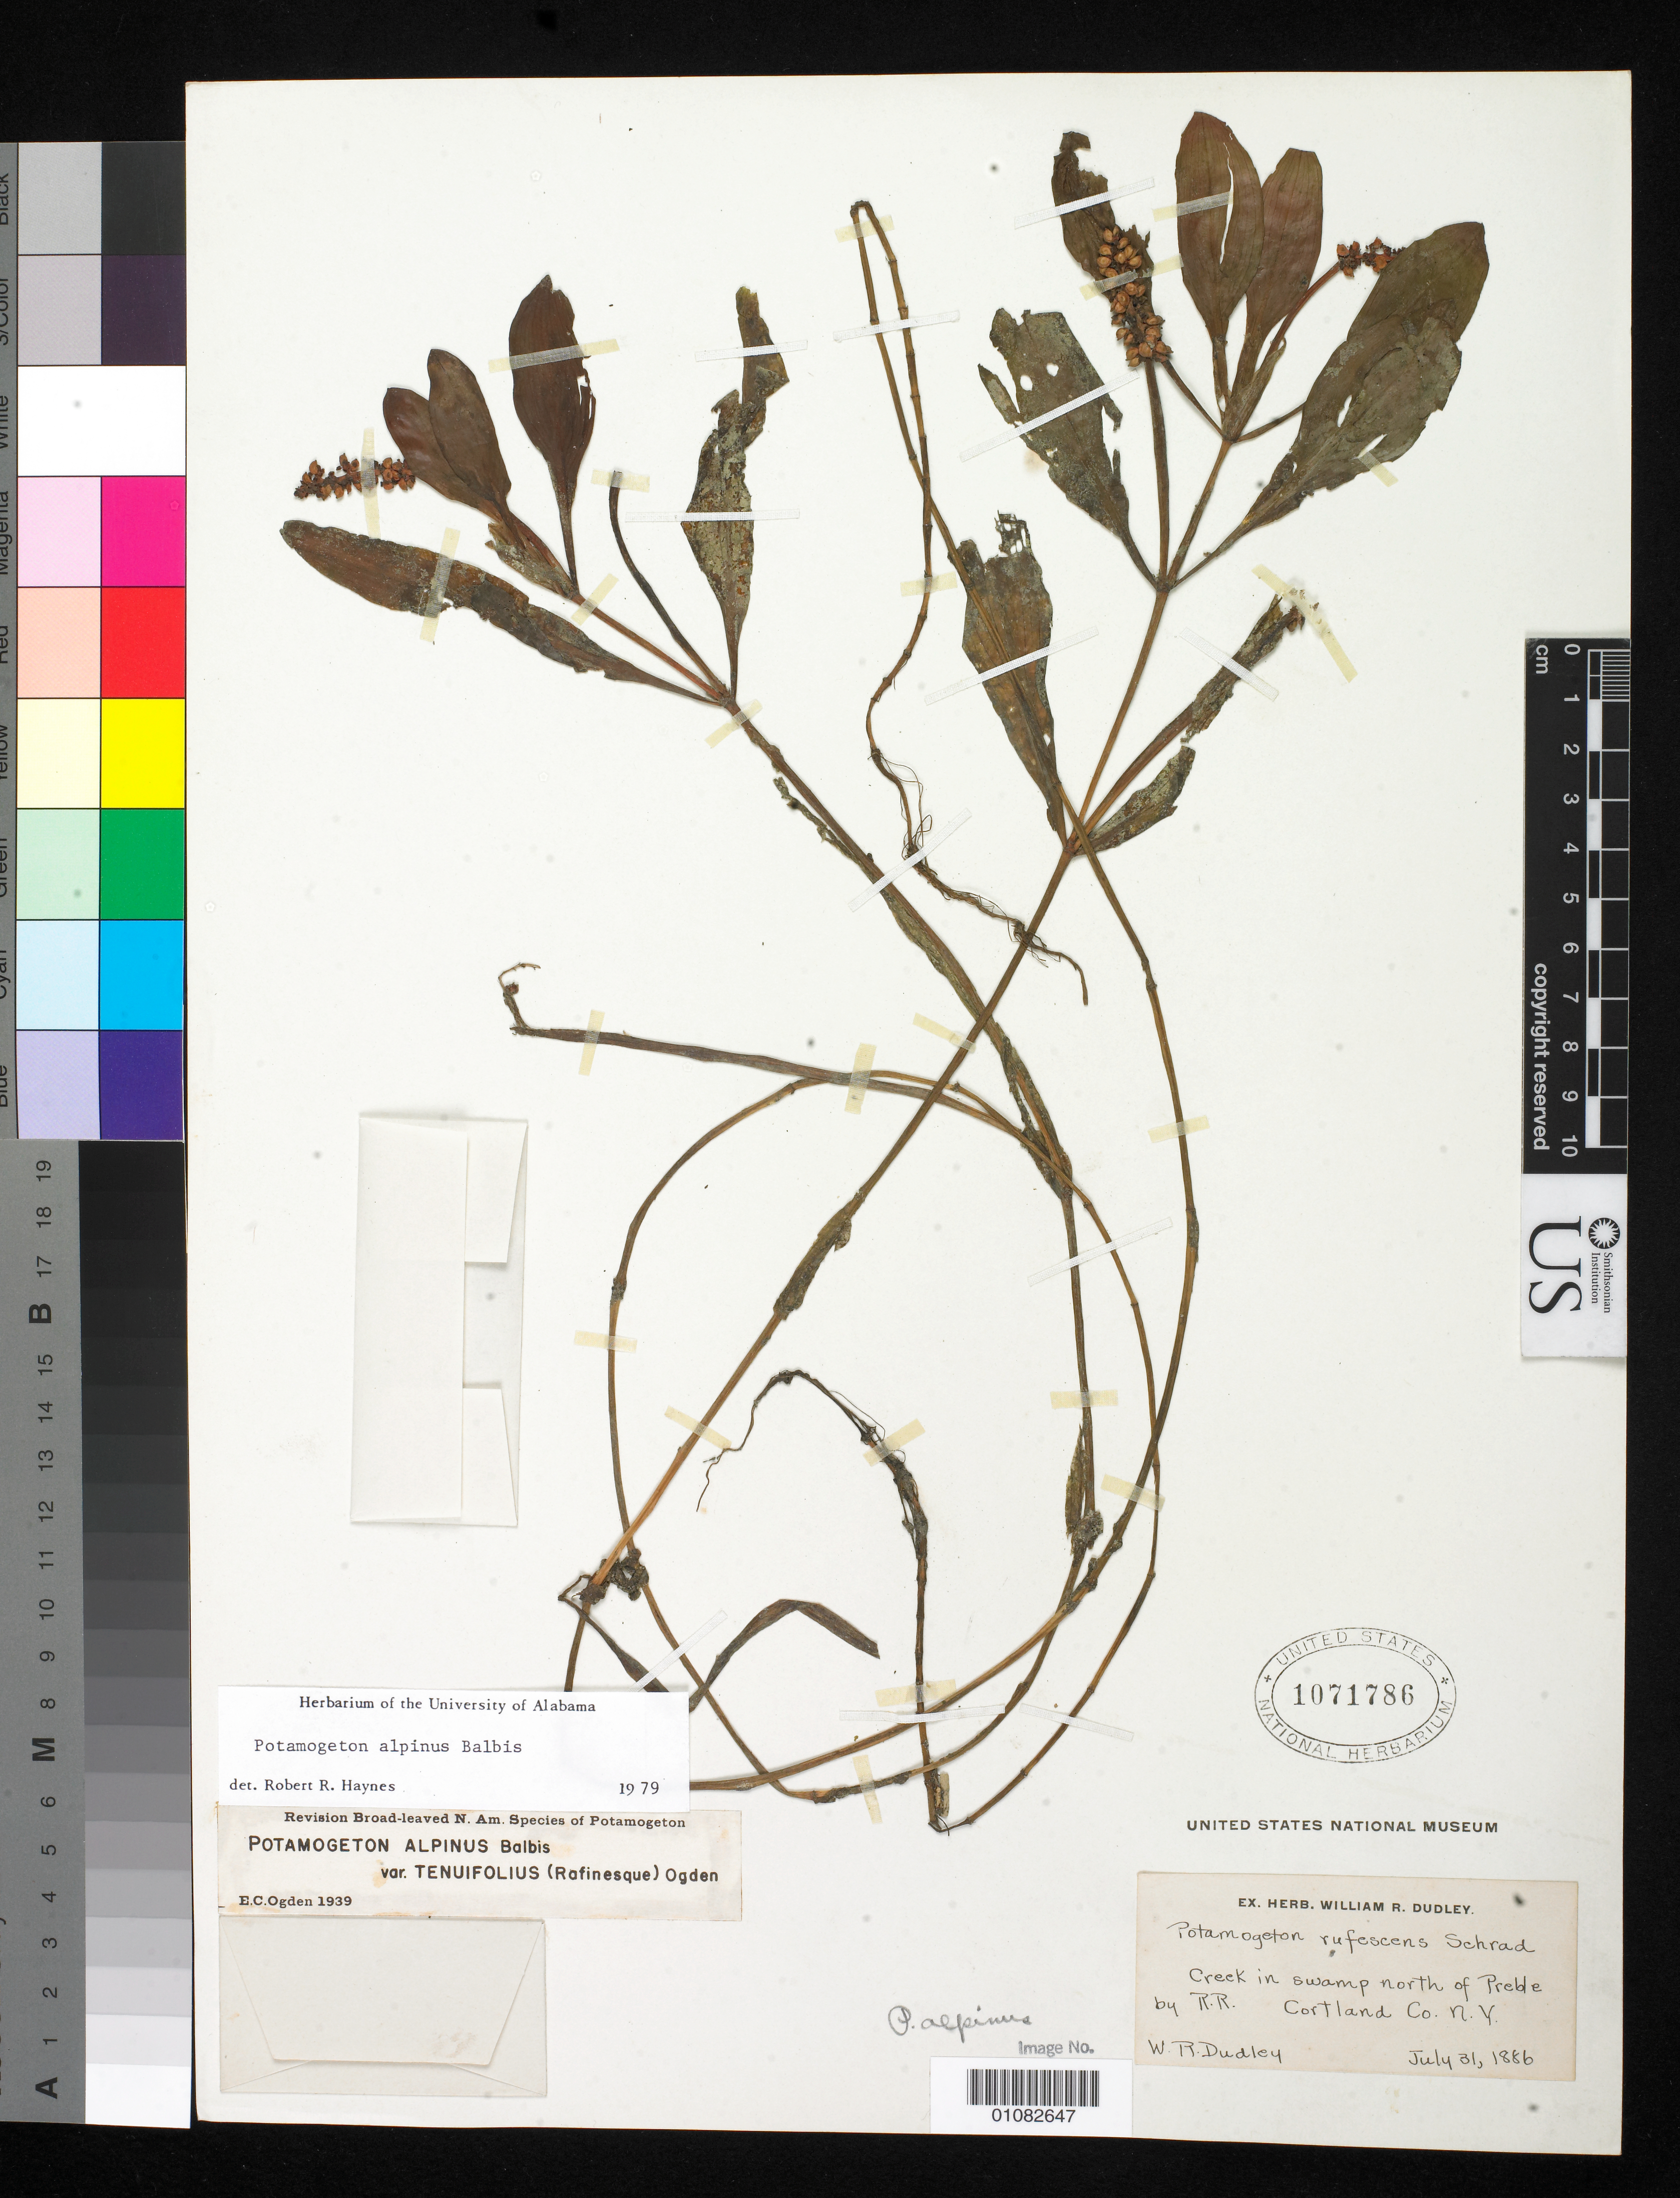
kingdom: Plantae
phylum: Tracheophyta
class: Liliopsida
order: Alismatales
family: Potamogetonaceae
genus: Potamogeton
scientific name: Potamogeton alpinus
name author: Balb.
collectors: W. Dudley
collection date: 1886-07-31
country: United States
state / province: New York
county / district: Cortland County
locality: swamp north of Preble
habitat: Creek in swamp.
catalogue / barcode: US 1071786